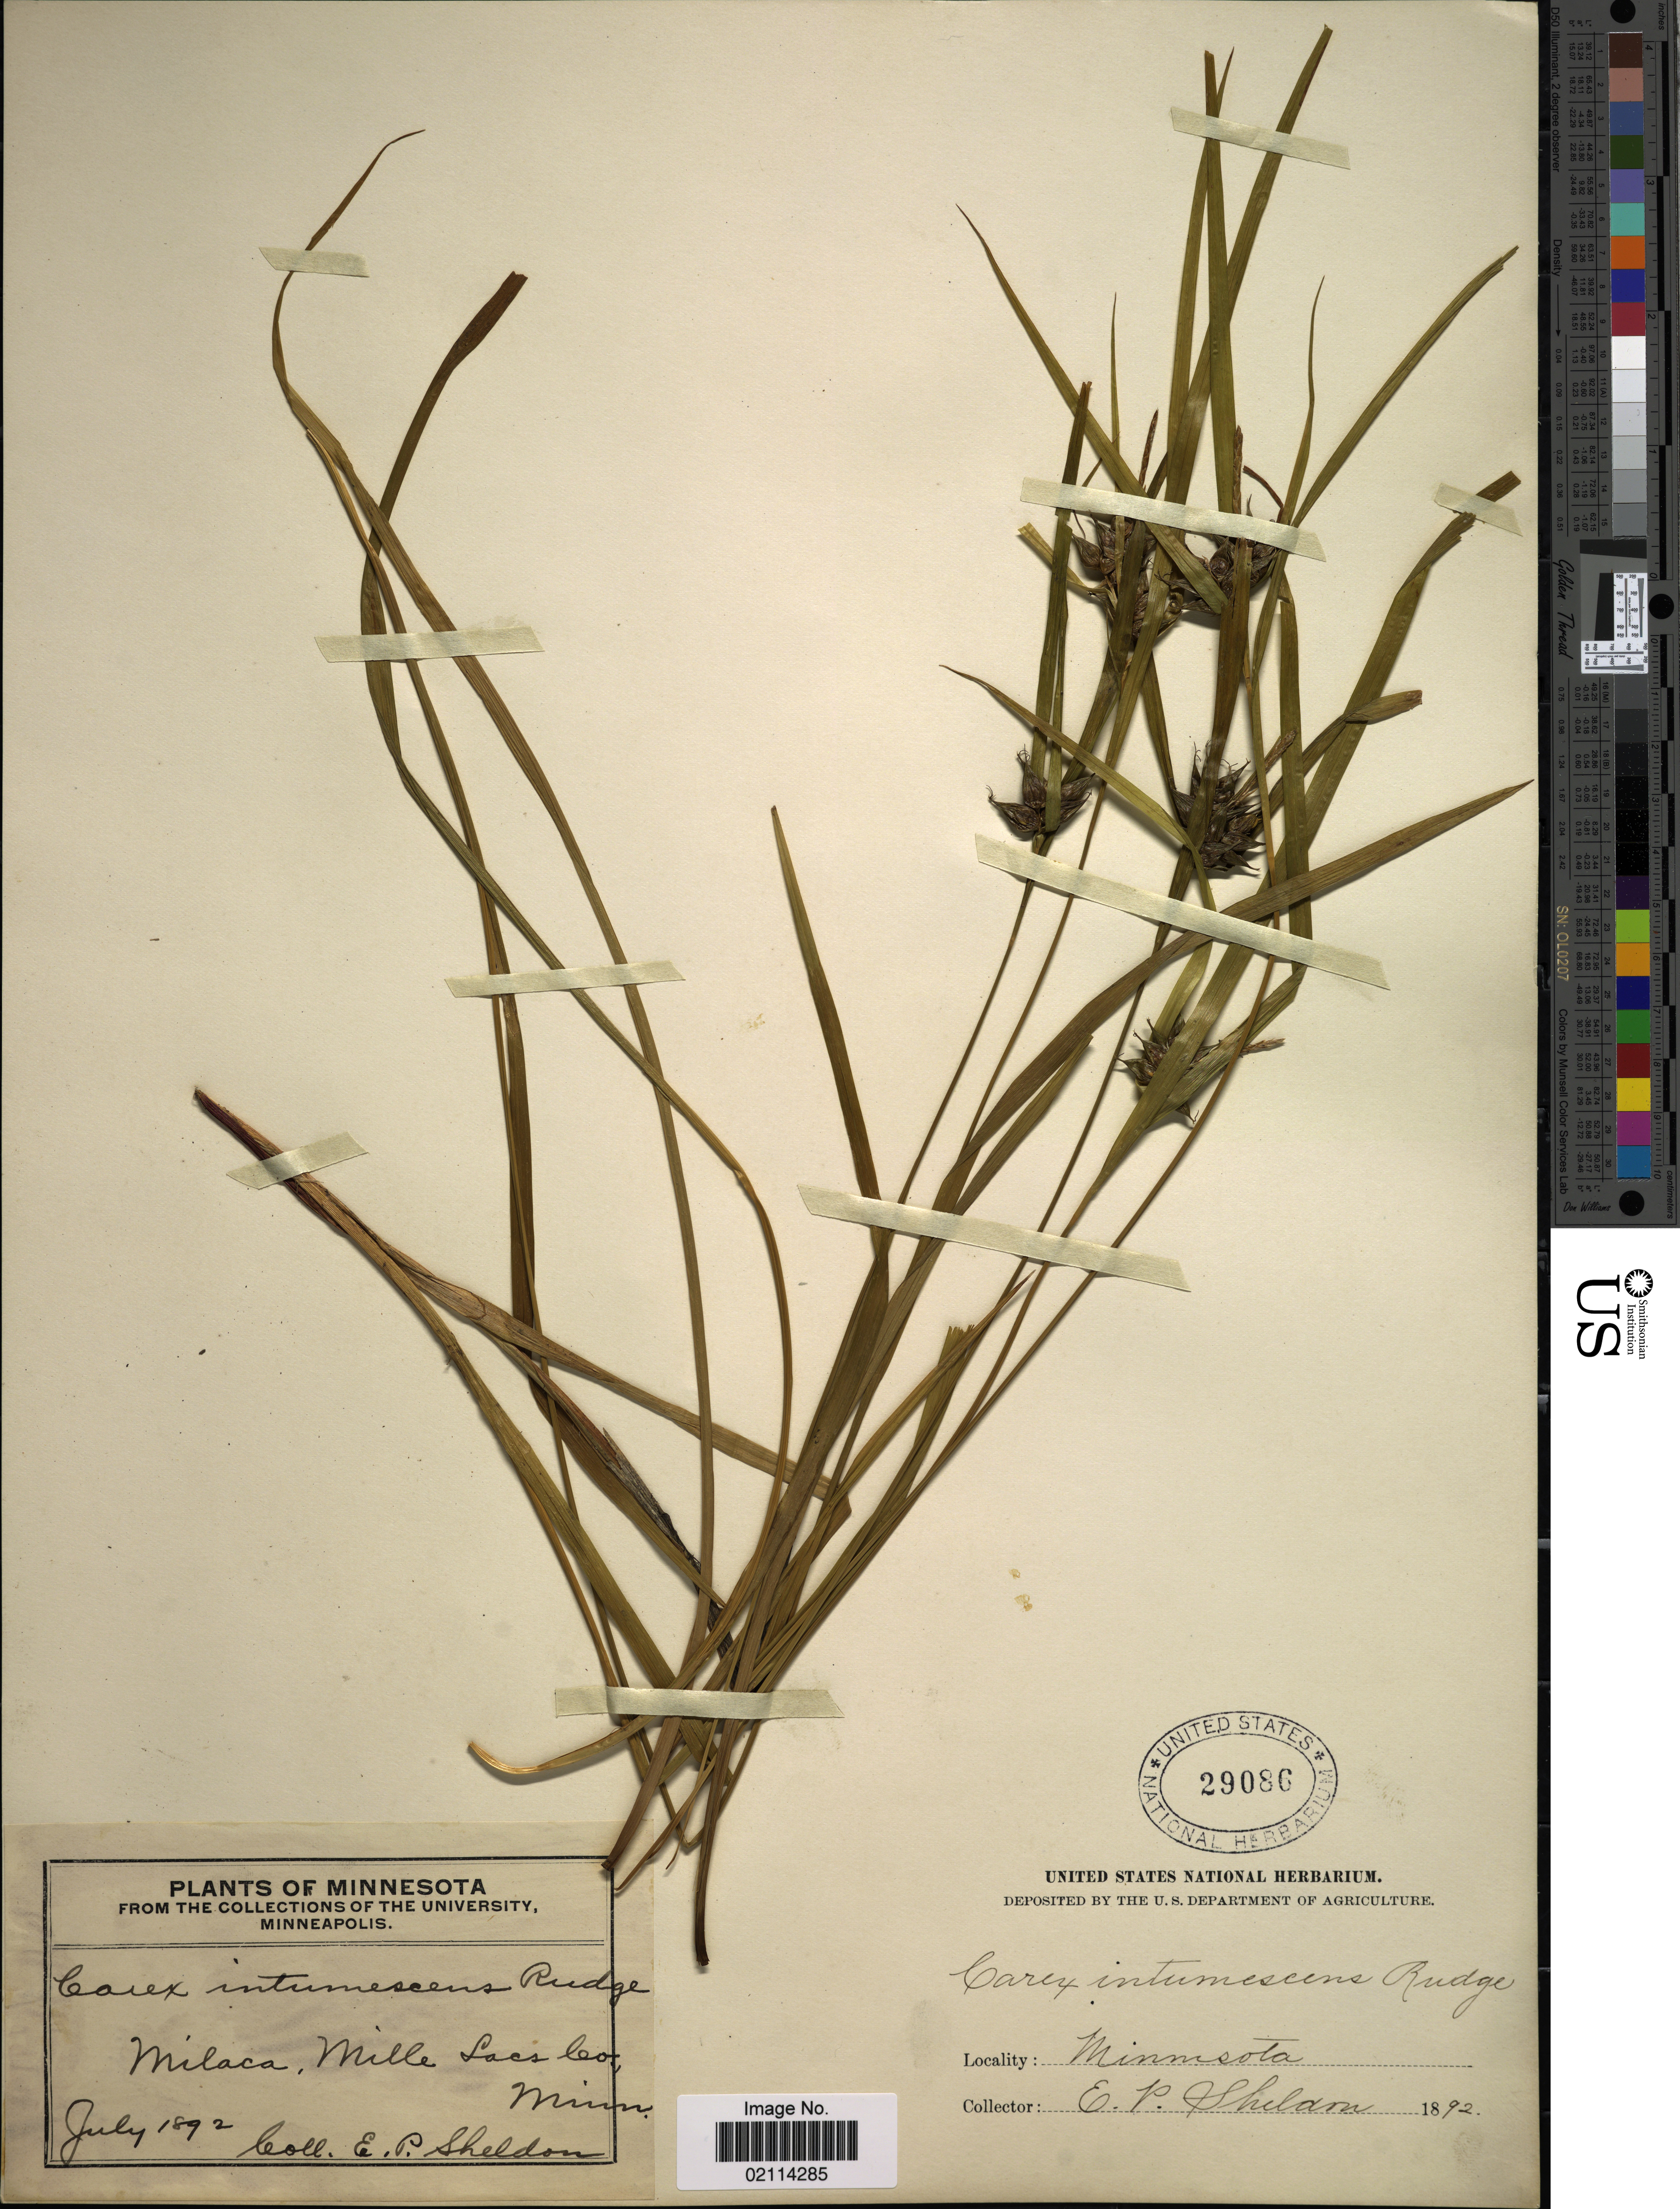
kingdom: Plantae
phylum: Tracheophyta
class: Liliopsida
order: Poales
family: Cyperaceae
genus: Carex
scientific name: Carex intumescens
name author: Rudge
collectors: E. P. Sheldon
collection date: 1892-07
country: United States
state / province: Minnesota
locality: Milaca, Mille Lacs Co.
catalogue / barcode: US 29086